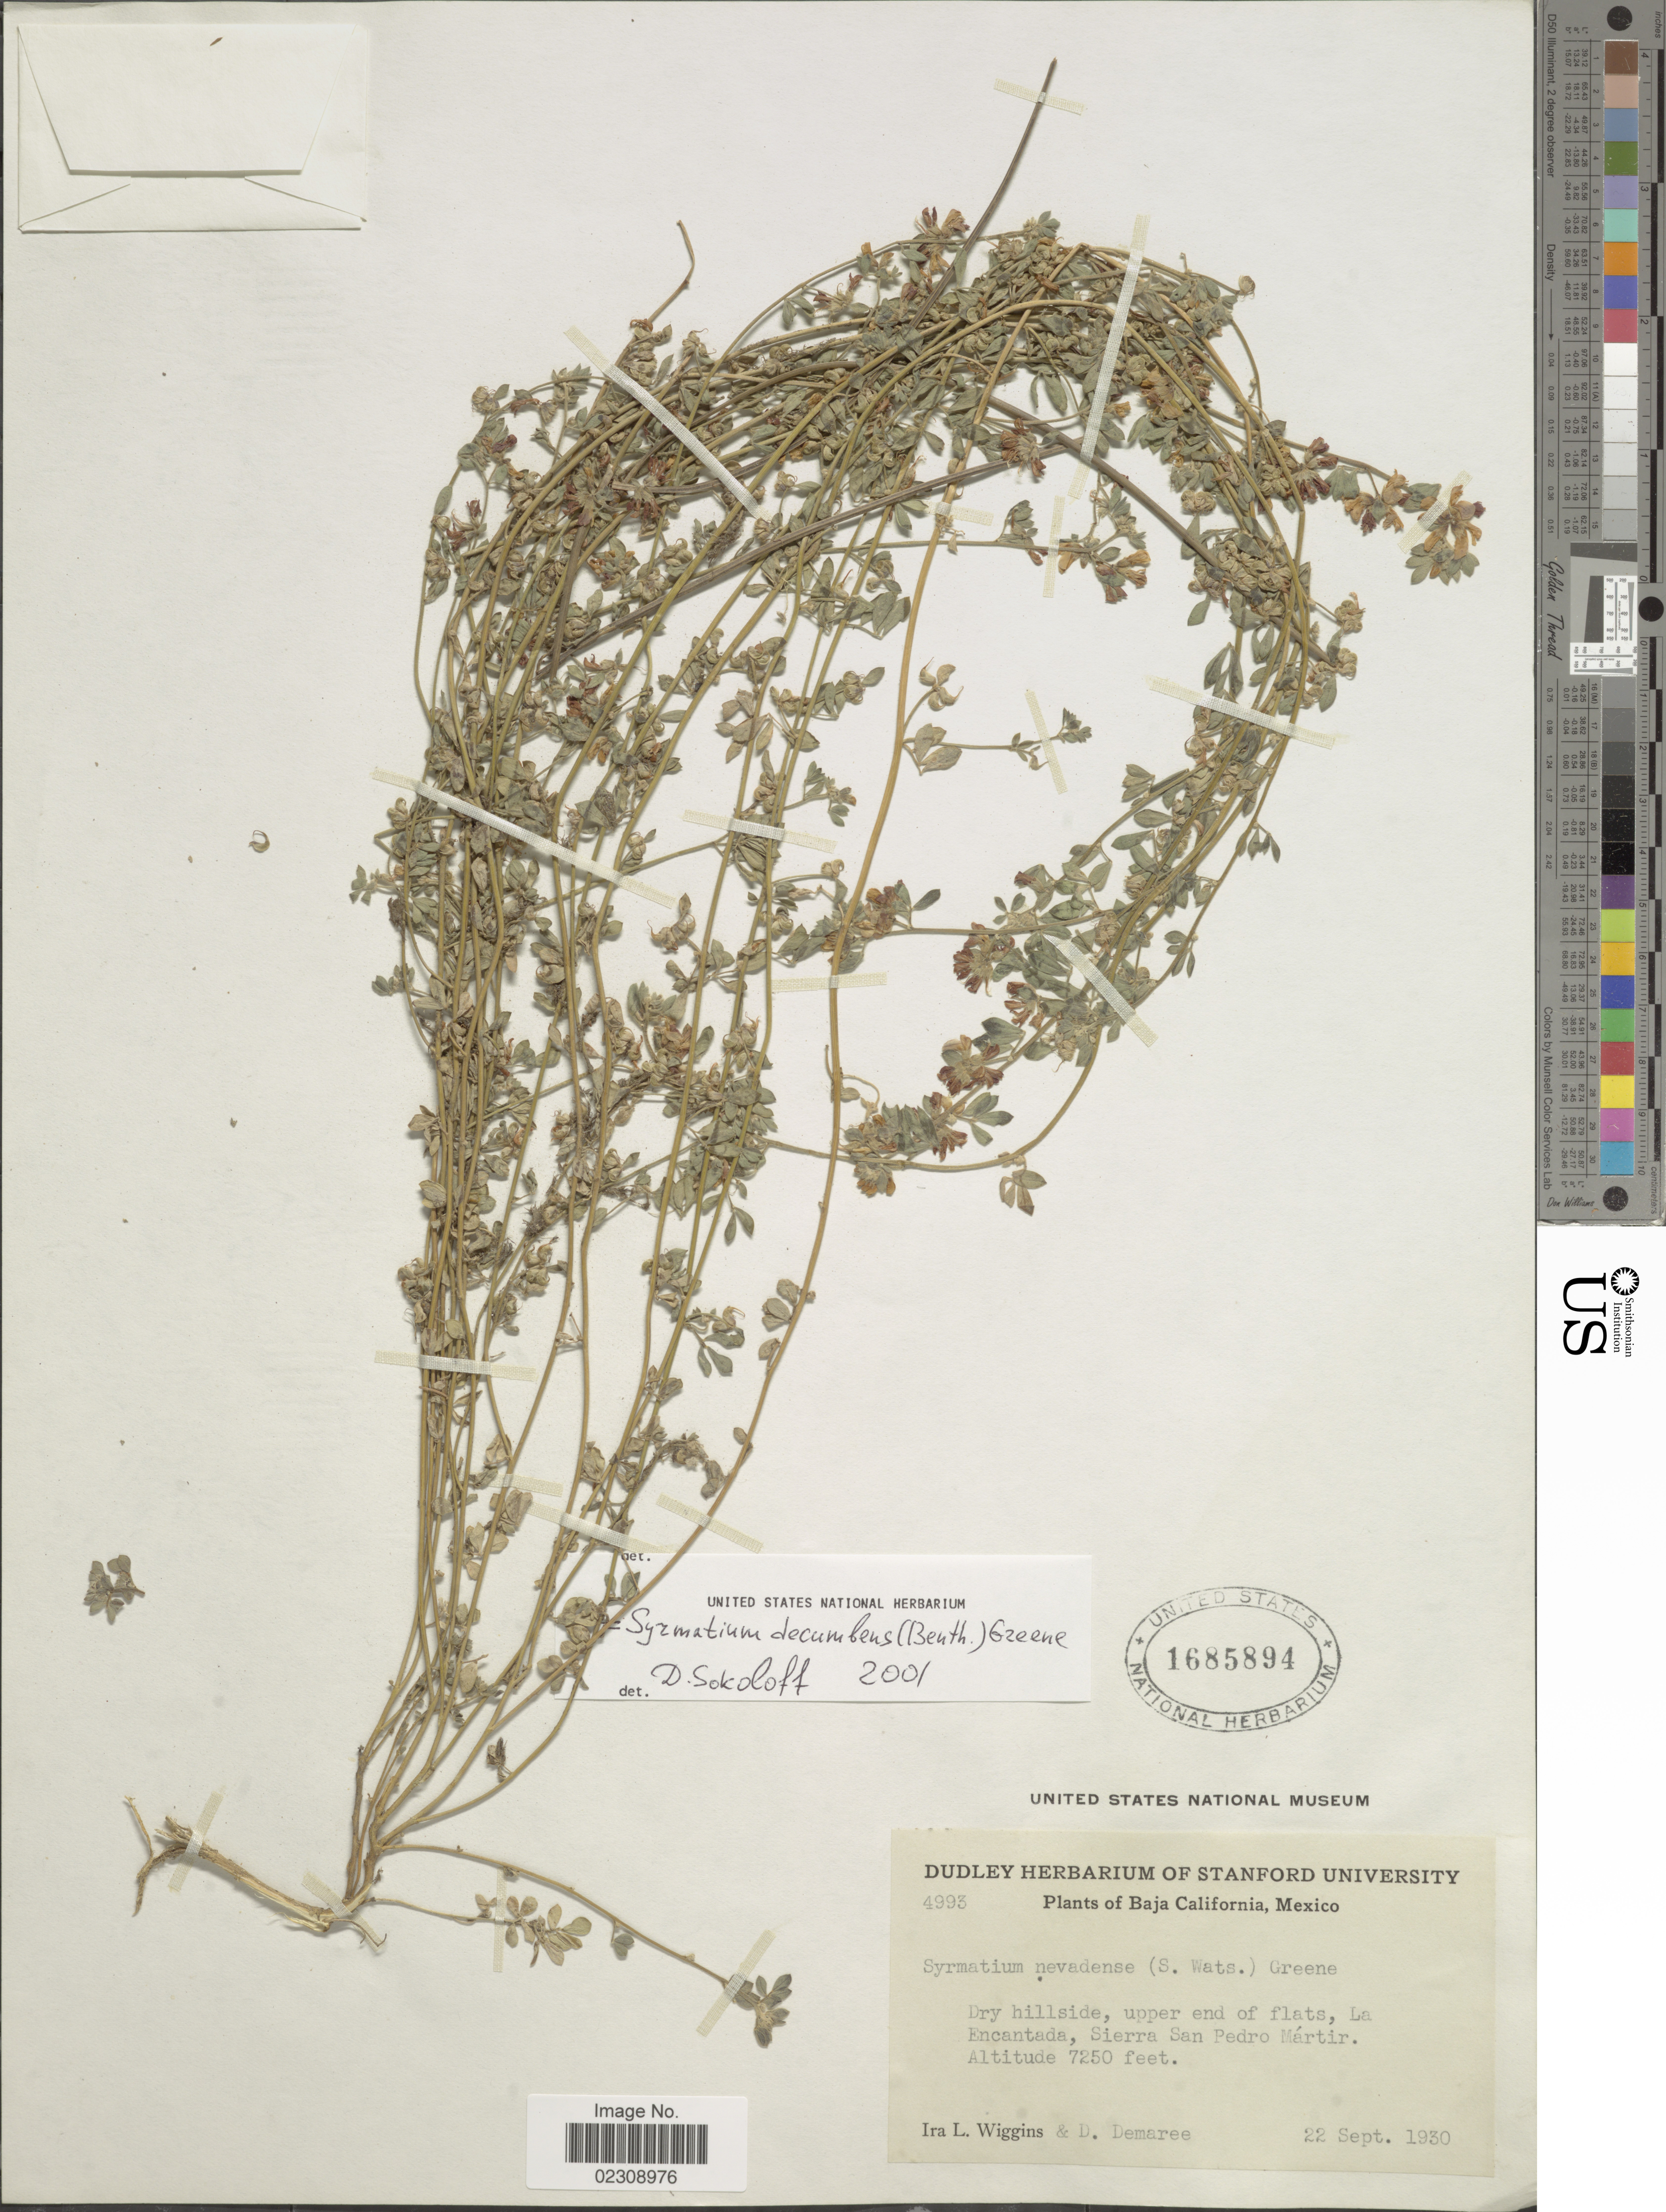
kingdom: Plantae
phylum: Tracheophyta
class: Magnoliopsida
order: Fabales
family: Fabaceae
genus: Syrmatium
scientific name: Syrmatium decumbens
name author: (Benth.) Greene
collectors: I. L. Wiggins & D. Demaree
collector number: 4993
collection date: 1930-09-22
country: Mexico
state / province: Baja California Norte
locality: Dry hillside, upper end of flats, La Encantada, Sierra San Pedro Mártir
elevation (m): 2210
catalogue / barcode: US 1685894